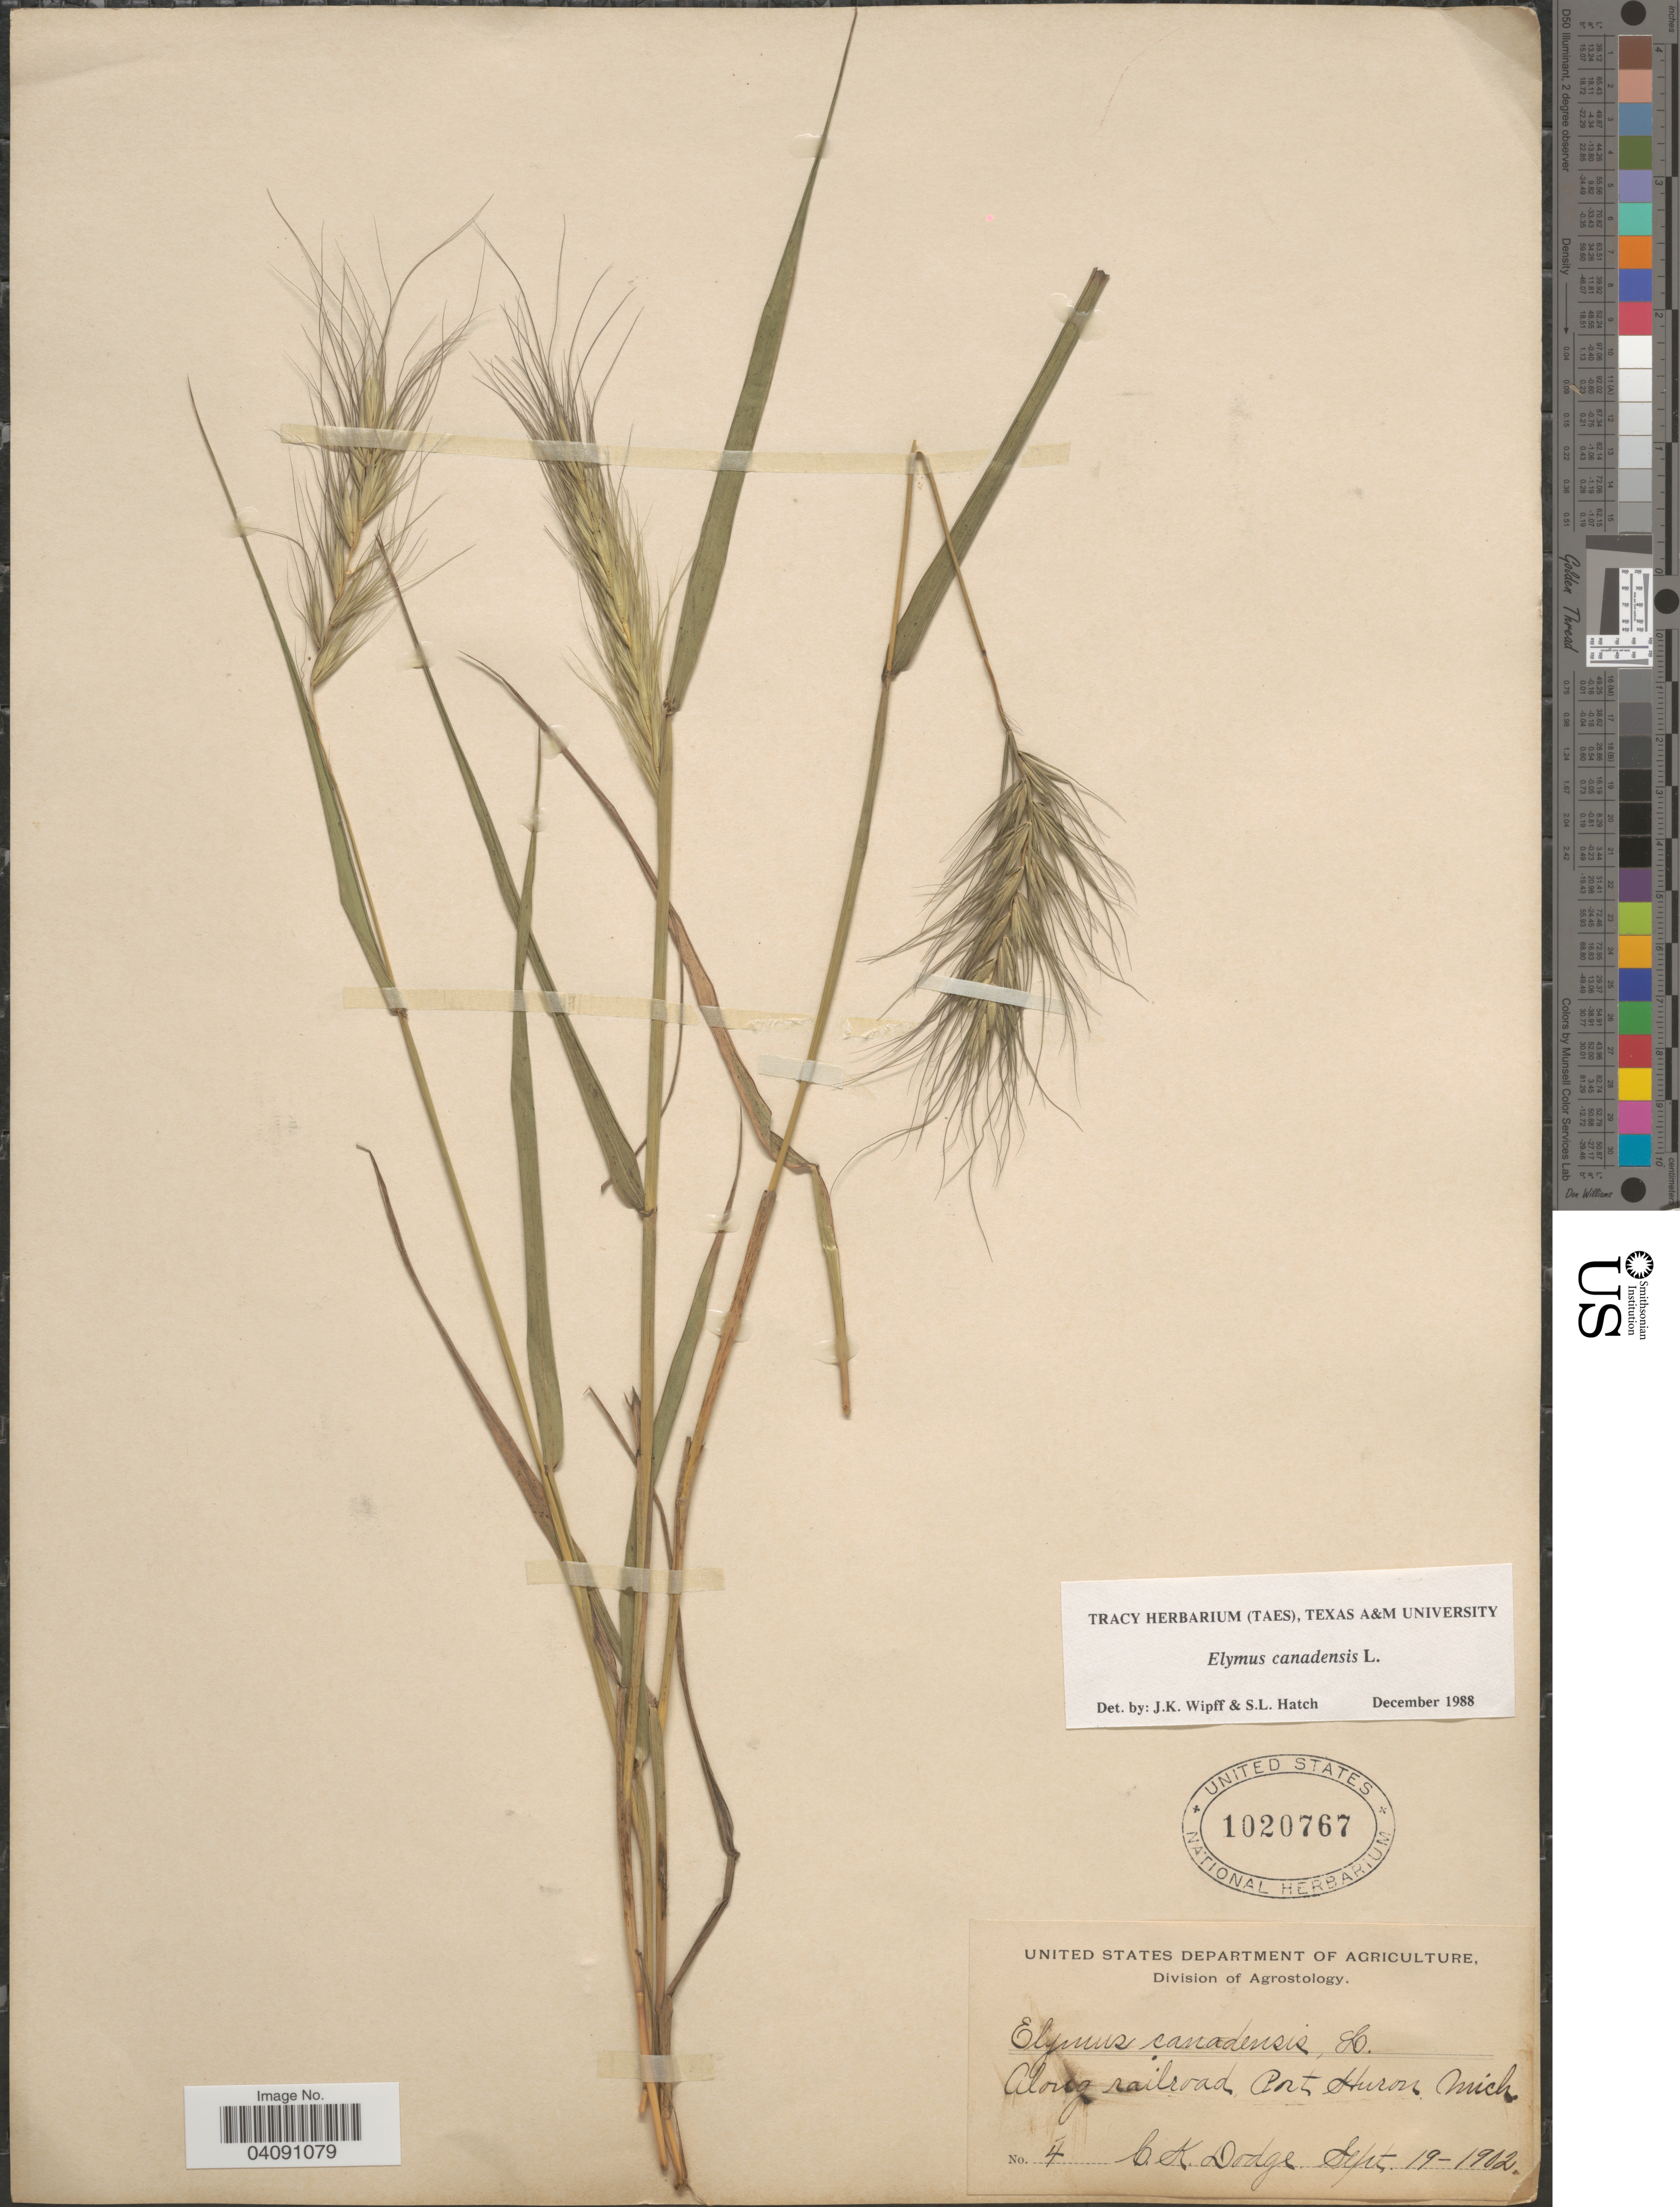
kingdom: Plantae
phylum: Tracheophyta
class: Liliopsida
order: Poales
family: Poaceae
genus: Elymus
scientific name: Elymus canadensis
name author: L.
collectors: C. Dodge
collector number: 4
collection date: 1902-09-19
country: United States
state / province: Michigan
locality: Along railroad, Port Huron.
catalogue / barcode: US 1020767